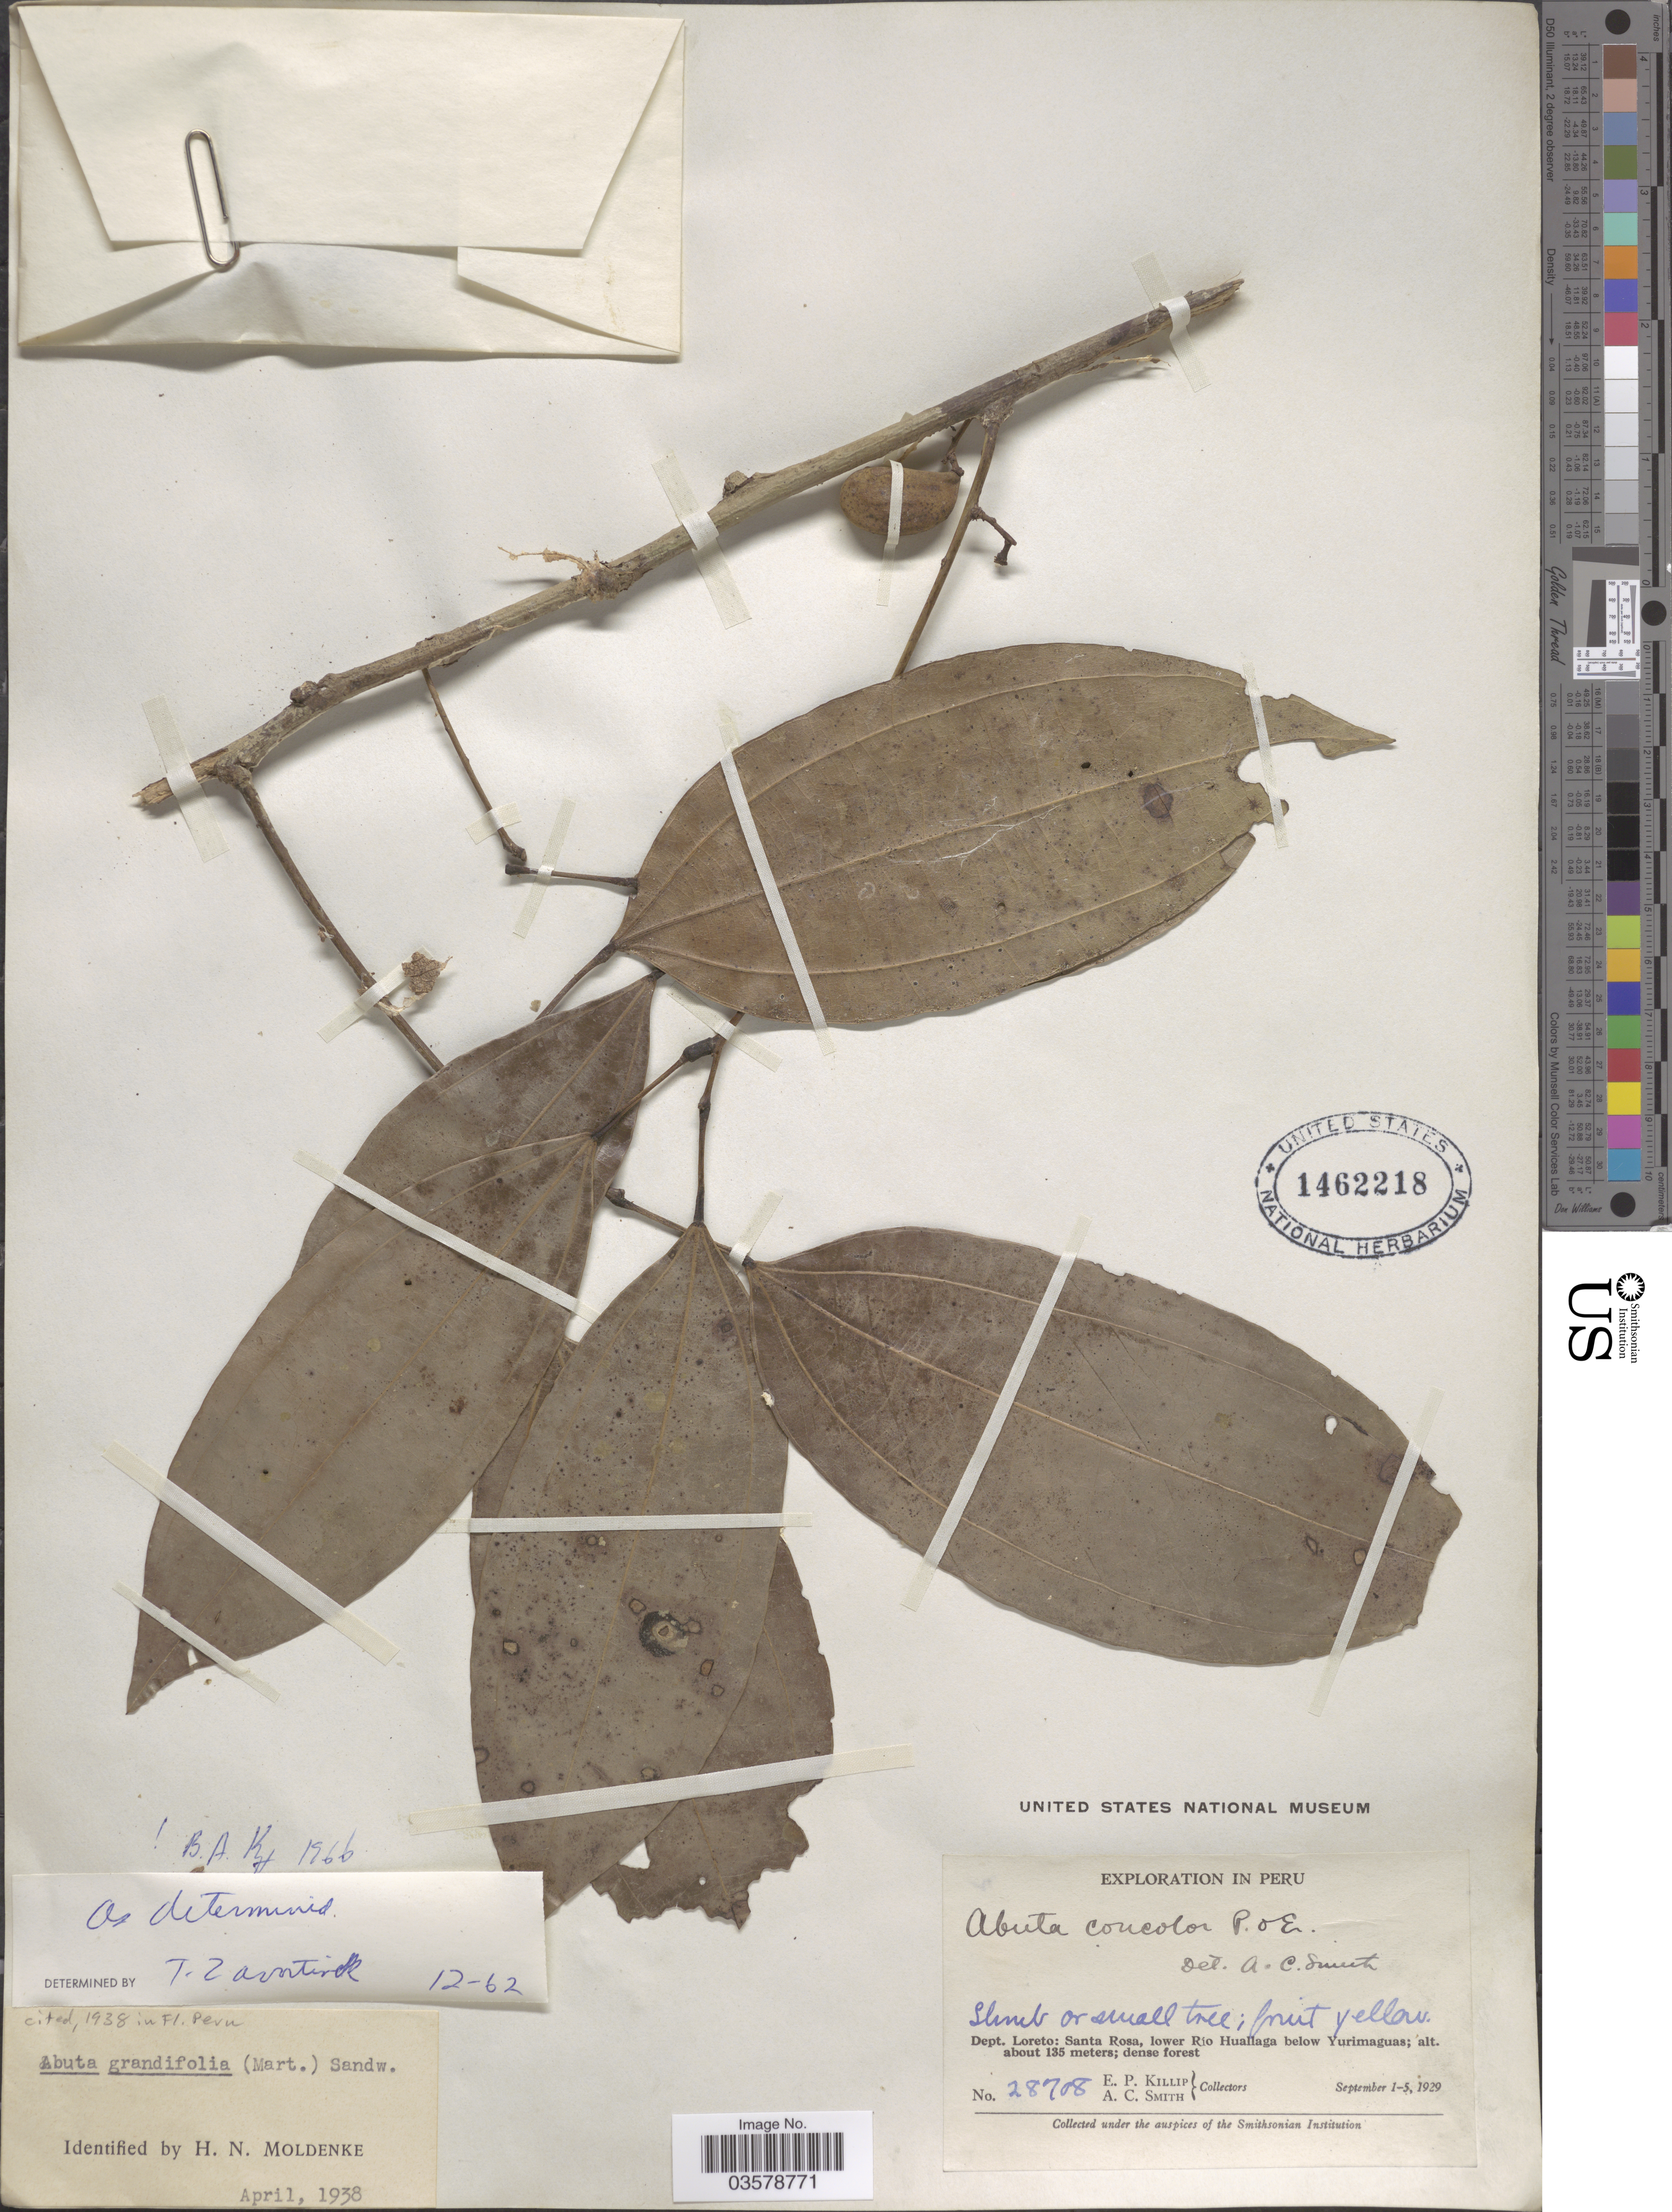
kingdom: Plantae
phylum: Tracheophyta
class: Magnoliopsida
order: Ranunculales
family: Menispermaceae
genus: Abuta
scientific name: Abuta grandifolia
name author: (Mart.) Sandwith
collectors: E. P. Killip & A. C. Smith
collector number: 28708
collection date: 1929-09-01/1929-09-05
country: Peru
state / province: Loreto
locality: Dept. Loreto: Santa Rosa, lower Río Huallaga below Yurimaguas.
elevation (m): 135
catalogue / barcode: US 1462218